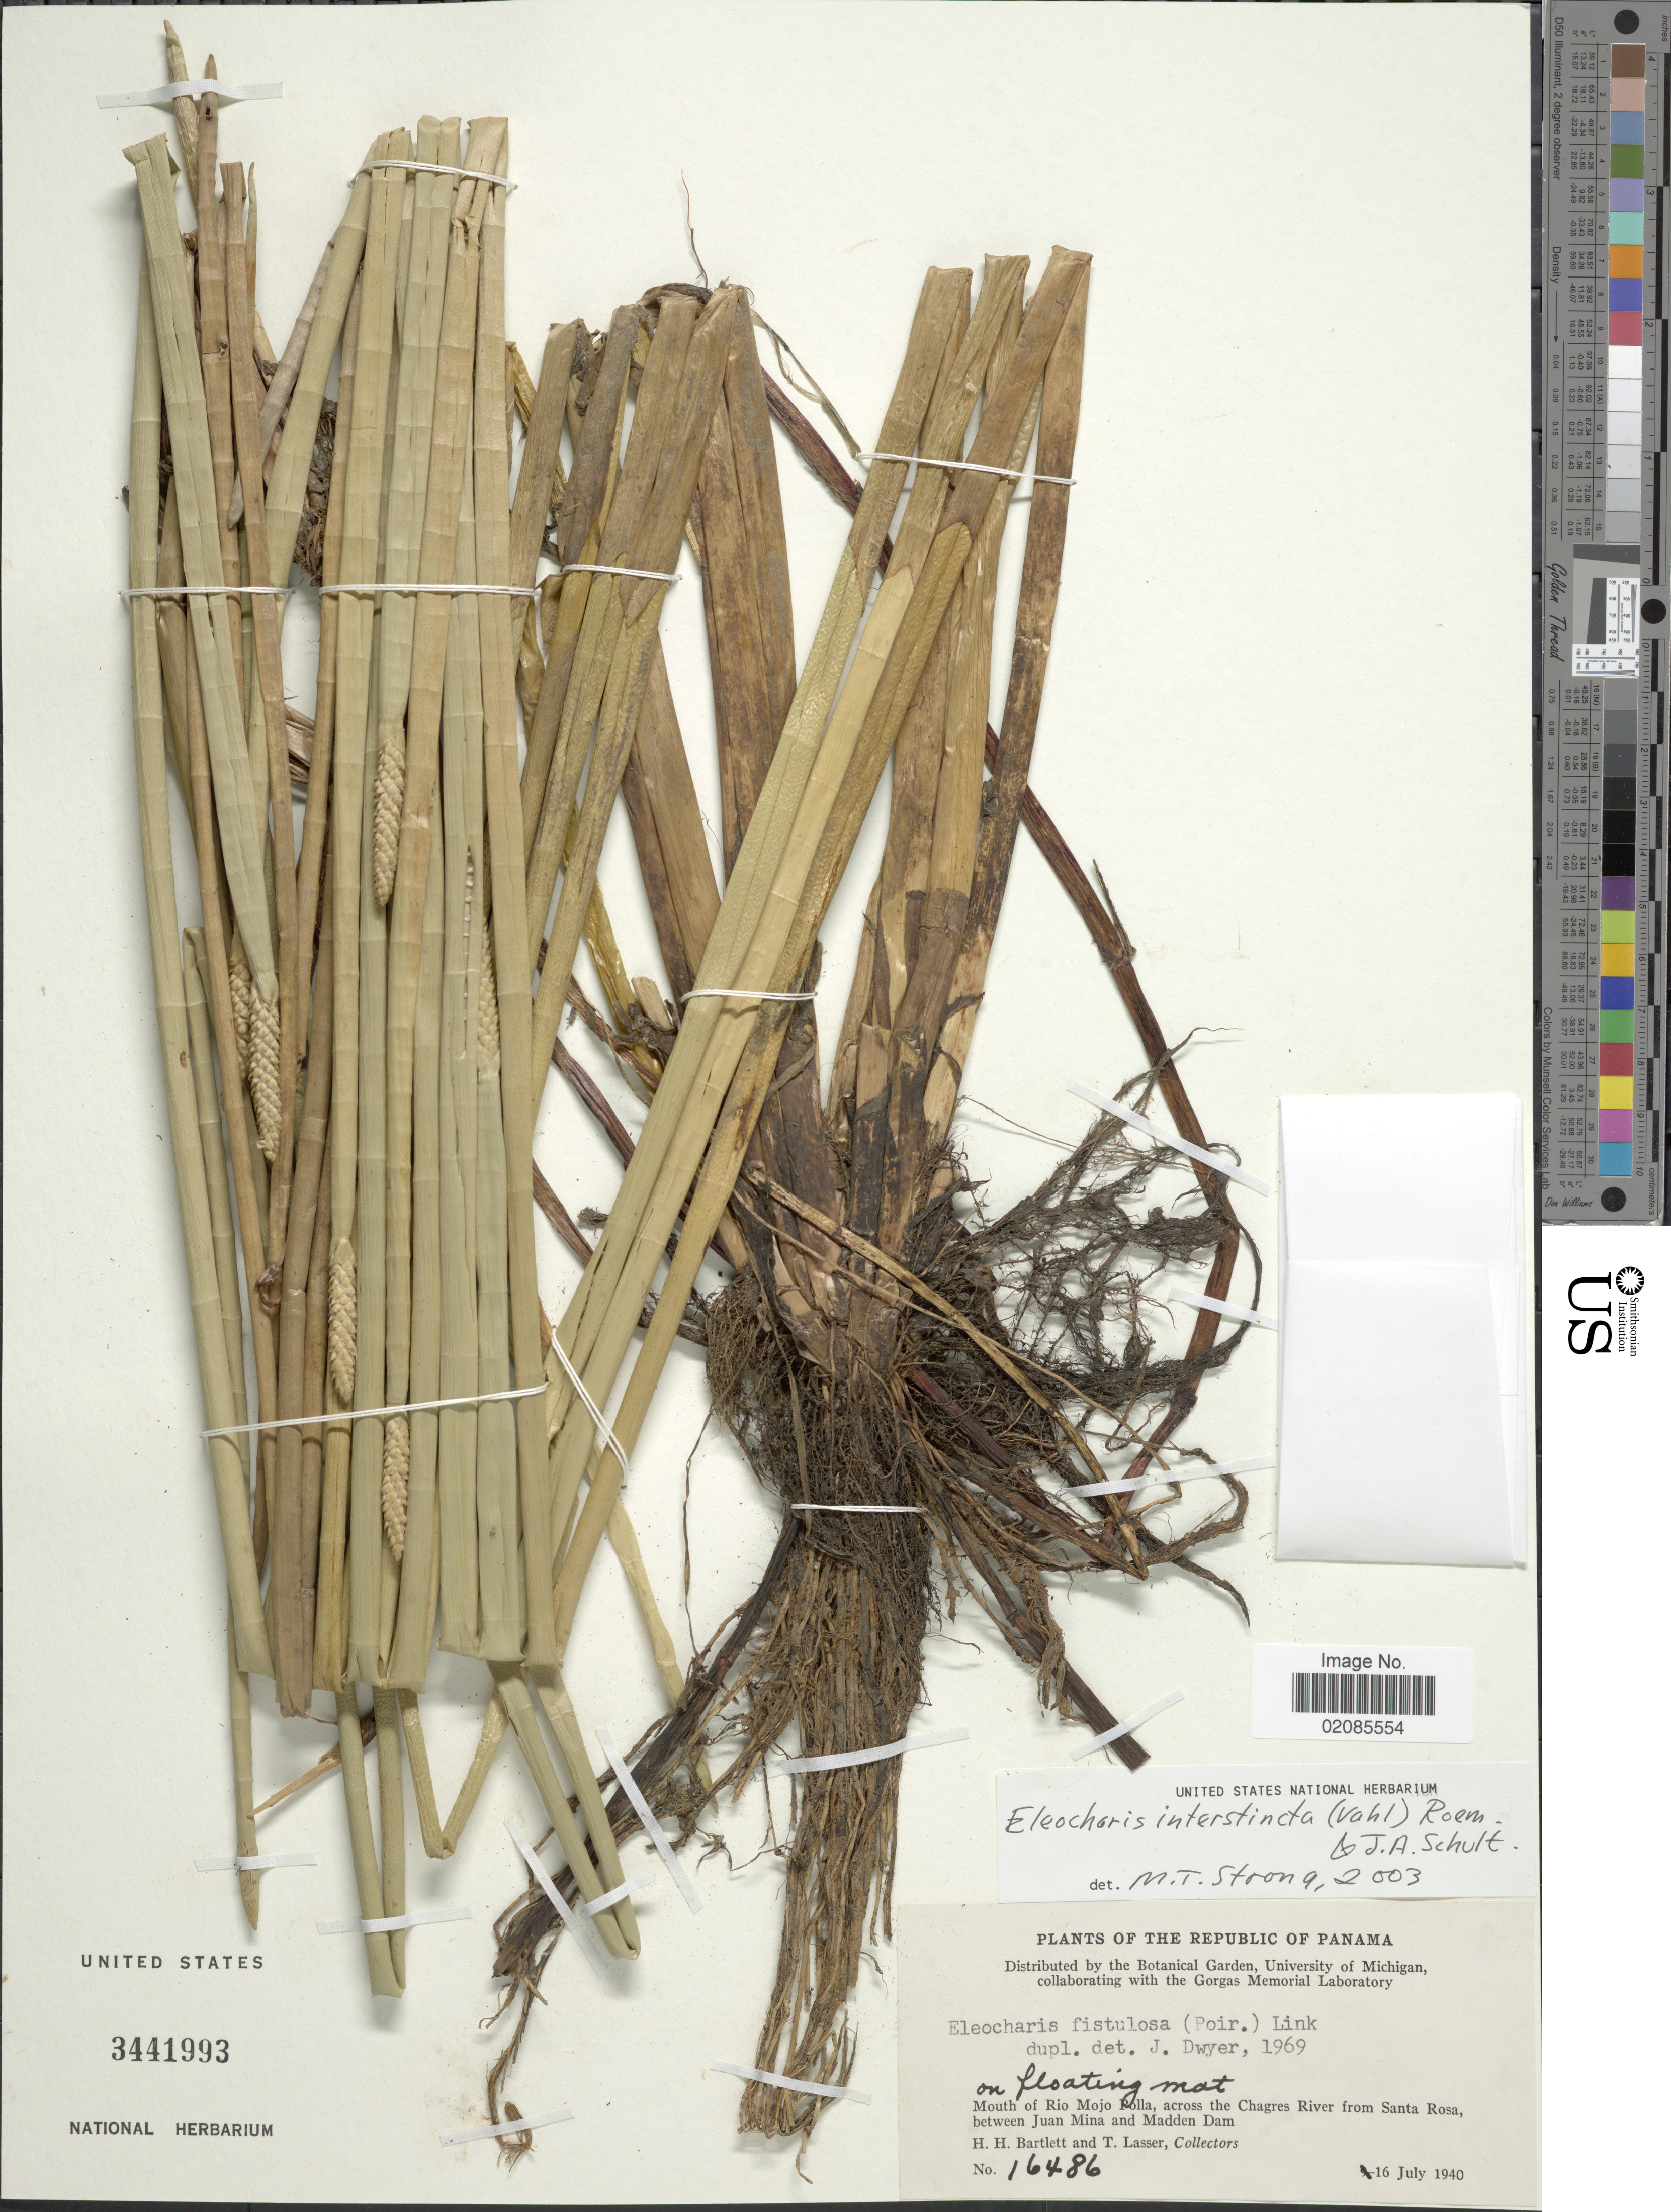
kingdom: Plantae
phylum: Tracheophyta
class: Liliopsida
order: Poales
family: Cyperaceae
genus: Eleocharis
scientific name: Eleocharis interstincta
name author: (Vahl) Roem. & Schult.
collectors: H. H. Bartlett & T. Lasser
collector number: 16486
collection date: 1940-07-16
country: Panama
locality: Republic of Panama, on floating mat, Mouth of Rio Mojo Rolla, across the Chagres River from Santa Rosa, between Juan Mina and Madden Dam.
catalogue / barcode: US 3441993